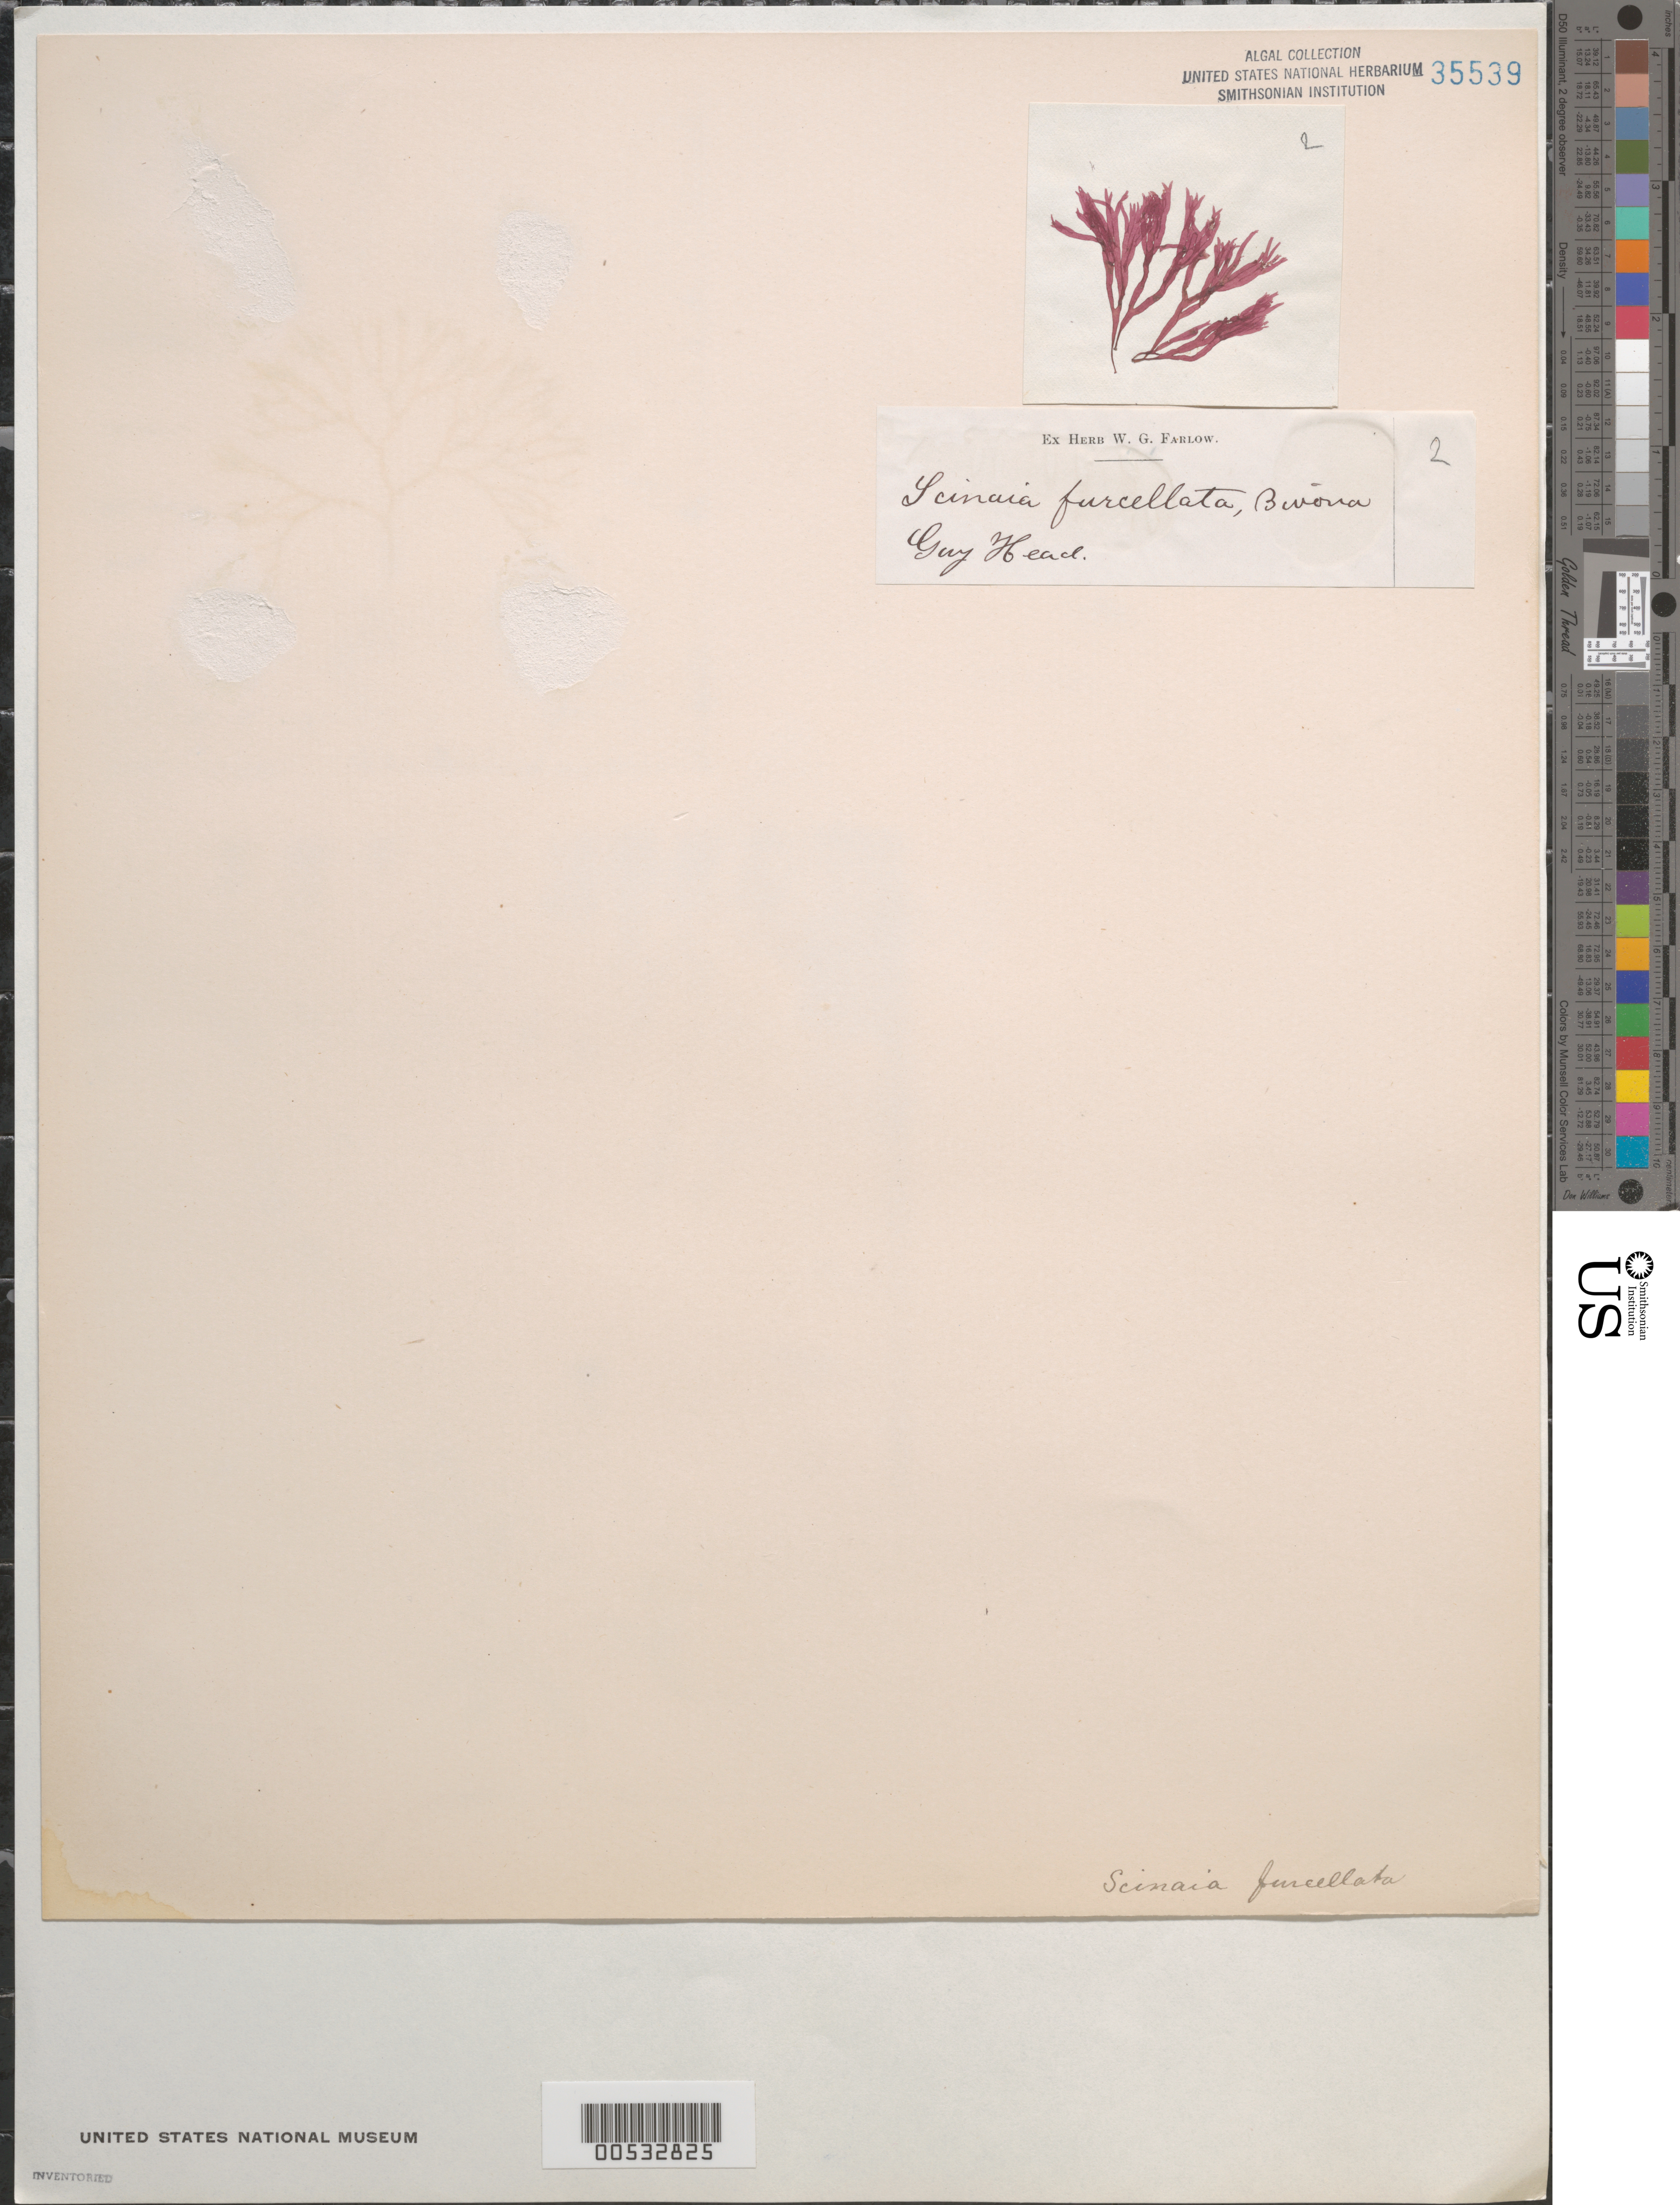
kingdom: Plantae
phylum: Rhodophyta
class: Florideophyceae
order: Nemaliales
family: Scinaiaceae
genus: Scinaia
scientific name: Scinaia furcellata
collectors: W. Farlow (Herbarium)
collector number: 2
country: United States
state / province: Massachusetts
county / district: Dukes County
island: Martha's Vineyard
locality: Gay Head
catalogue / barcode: US 35539